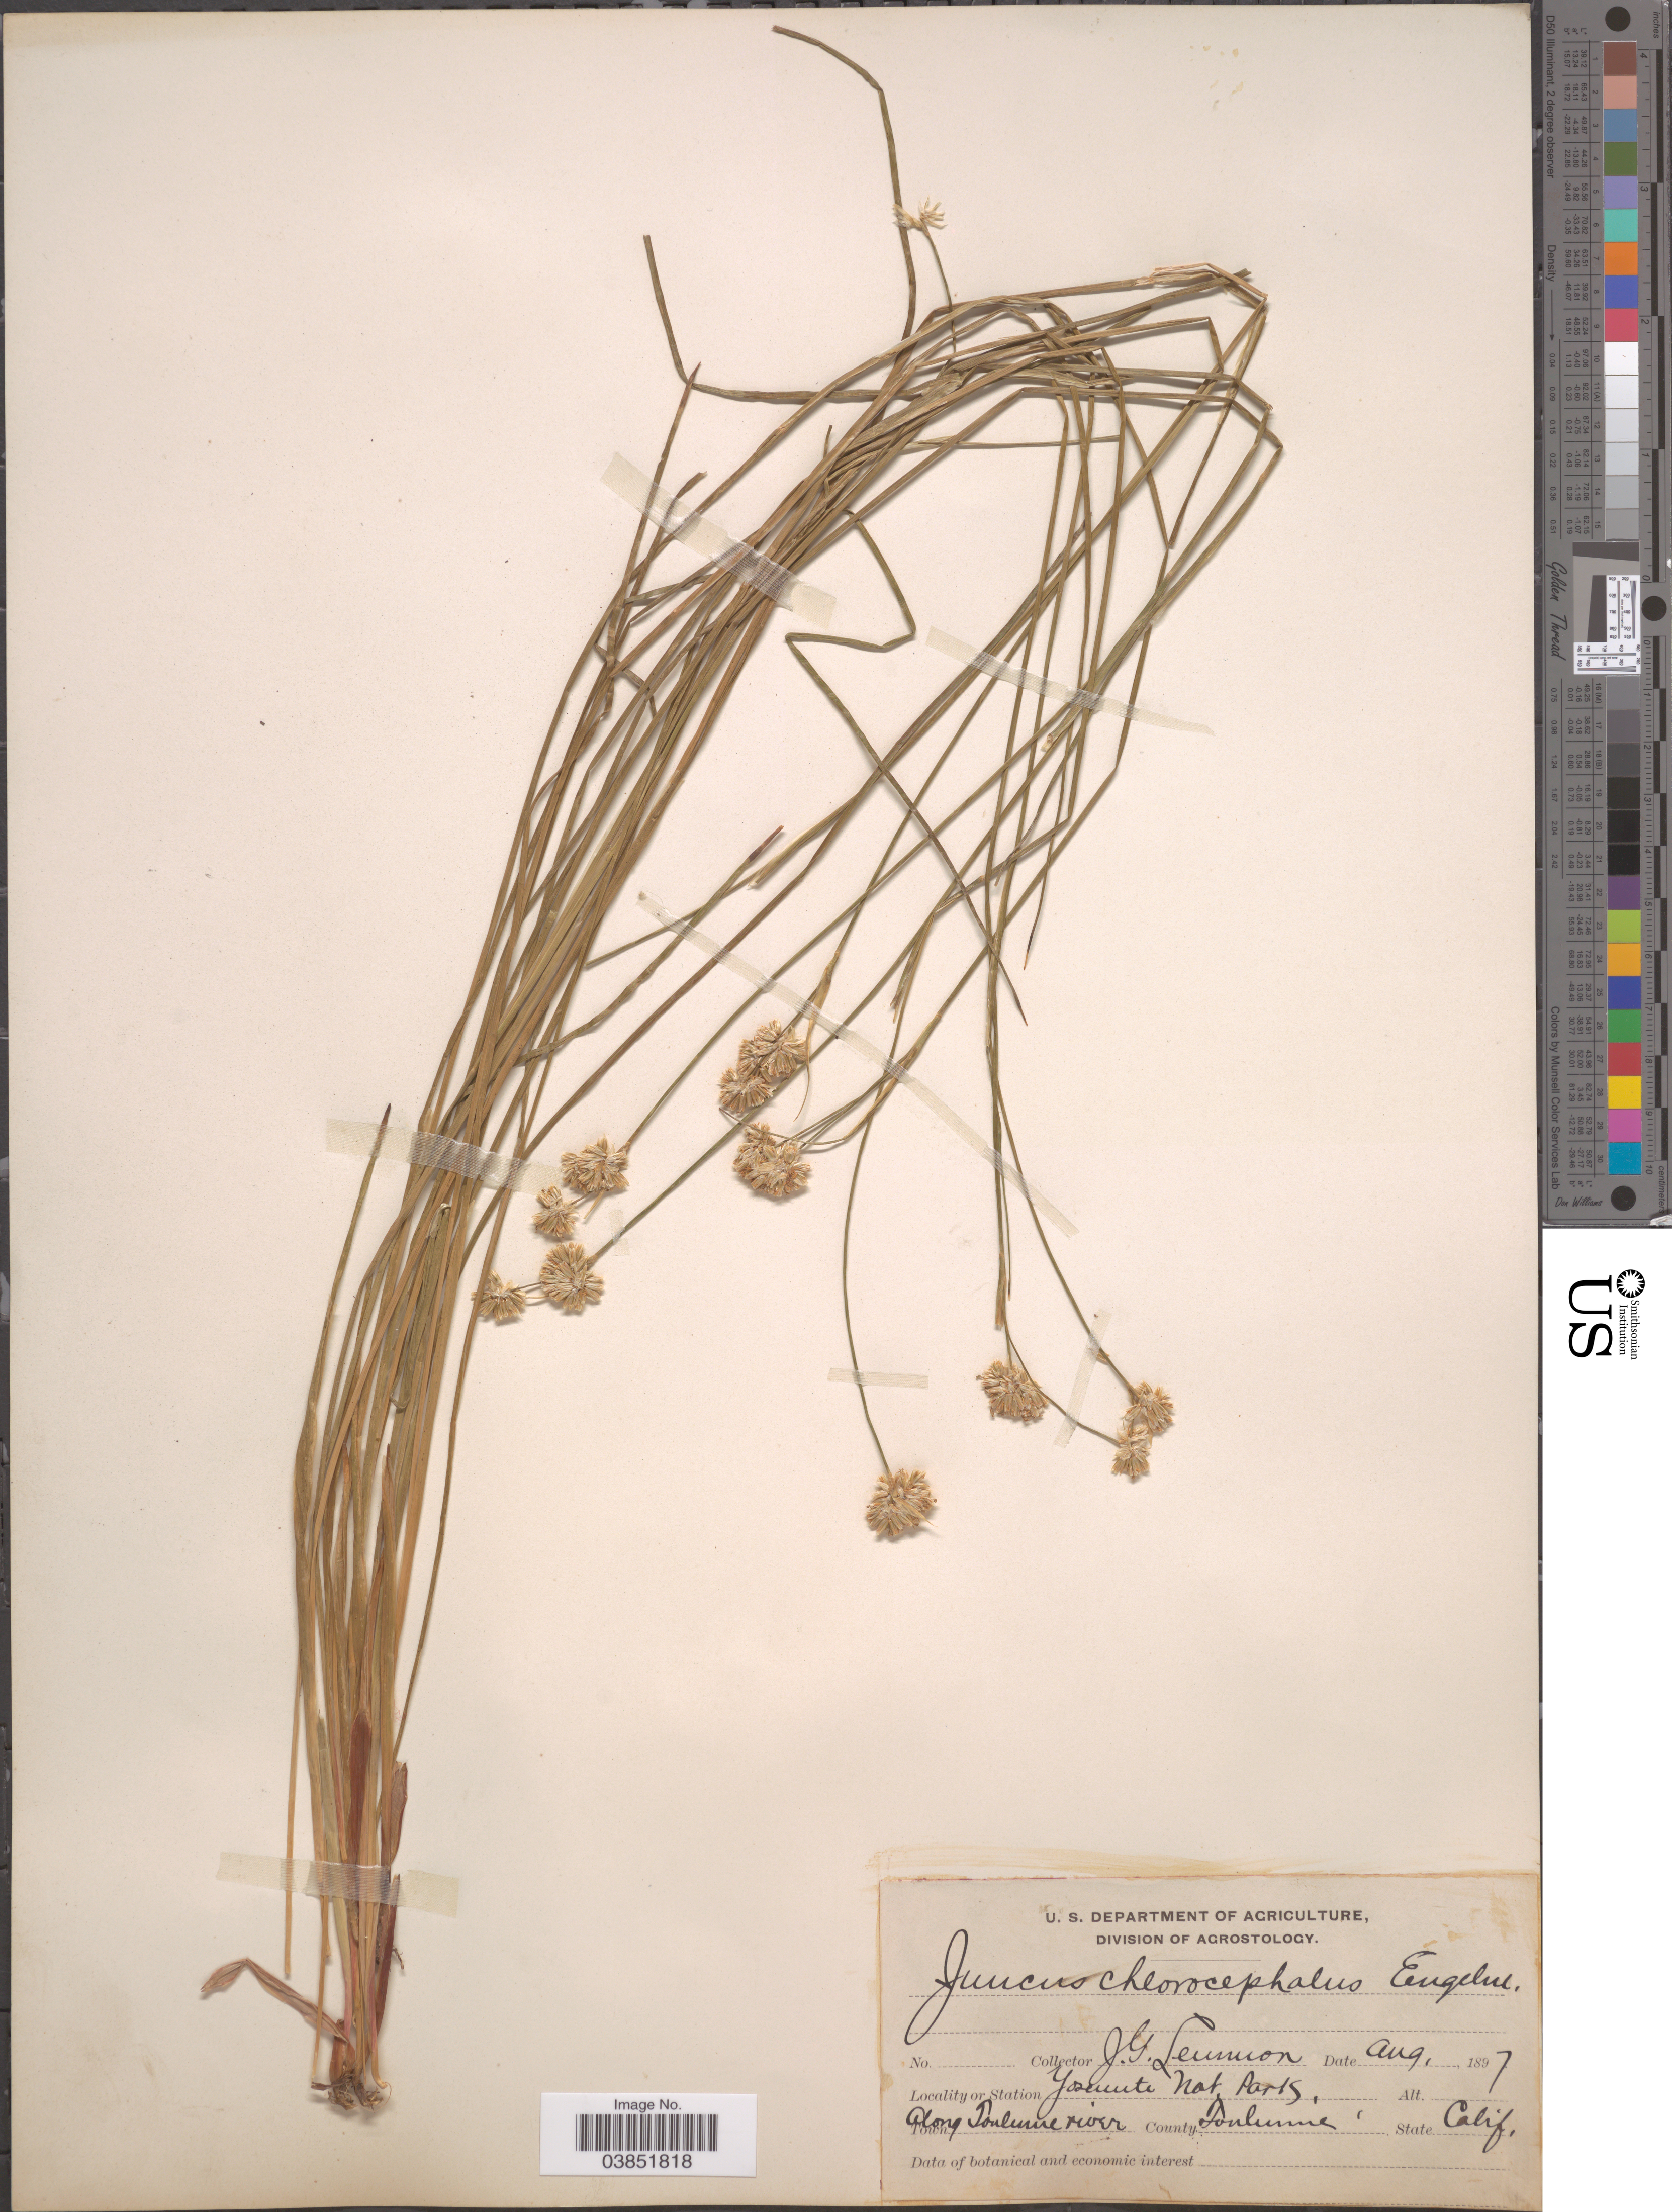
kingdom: Plantae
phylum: Tracheophyta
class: Liliopsida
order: Poales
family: Juncaceae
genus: Juncus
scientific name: Juncus chlorocephalus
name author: Engelm.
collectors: J. Lemmon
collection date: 1897-08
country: United States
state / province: California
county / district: Tuolumne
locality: Station Yosemite Nat. Park. Along Toulumne river. County Toulumne.